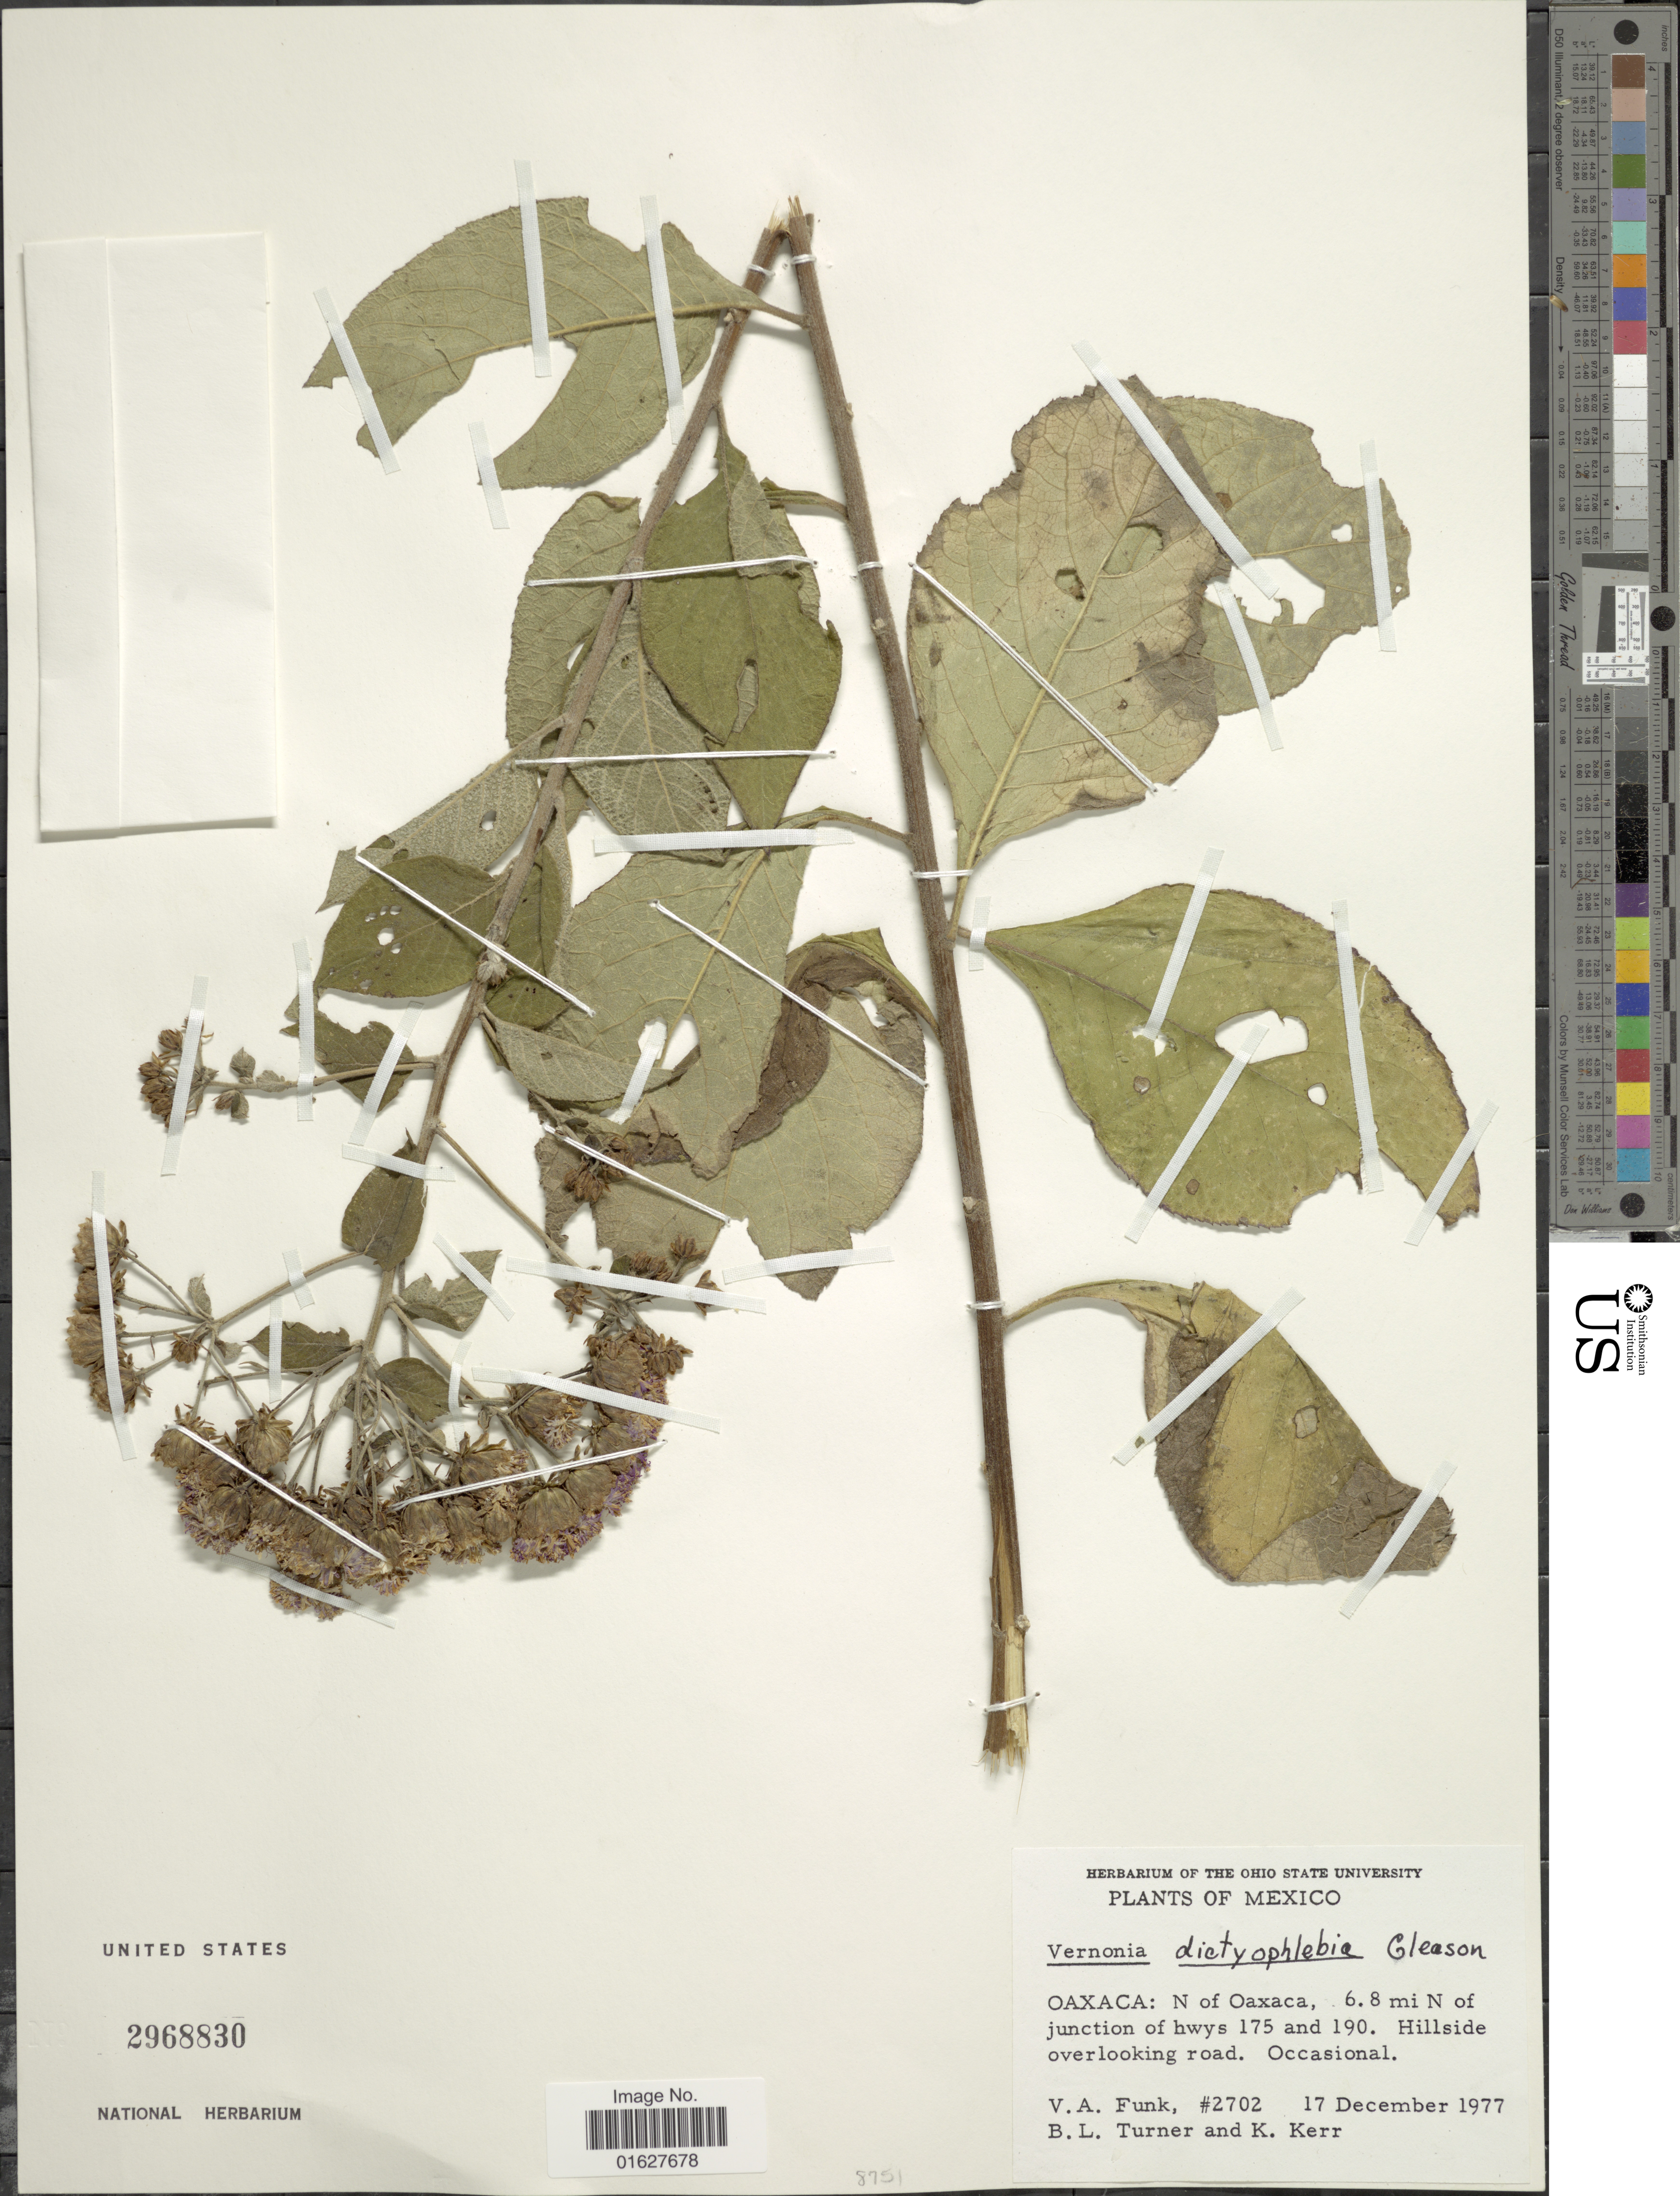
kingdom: Plantae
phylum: Tracheophyta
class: Magnoliopsida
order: Asterales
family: Asteraceae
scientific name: Vickianthus alamanii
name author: (DC.) H. Rob.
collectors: V. Funk, B. L. Turner & K. Kerr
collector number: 2702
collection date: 1977-12-17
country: Mexico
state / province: Oaxaca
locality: México. Oaxaca: N of Oaxaca, 6.8 mi N of junction of hwys 175 and 190. Hillside overlooking road.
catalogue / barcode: US 2968830